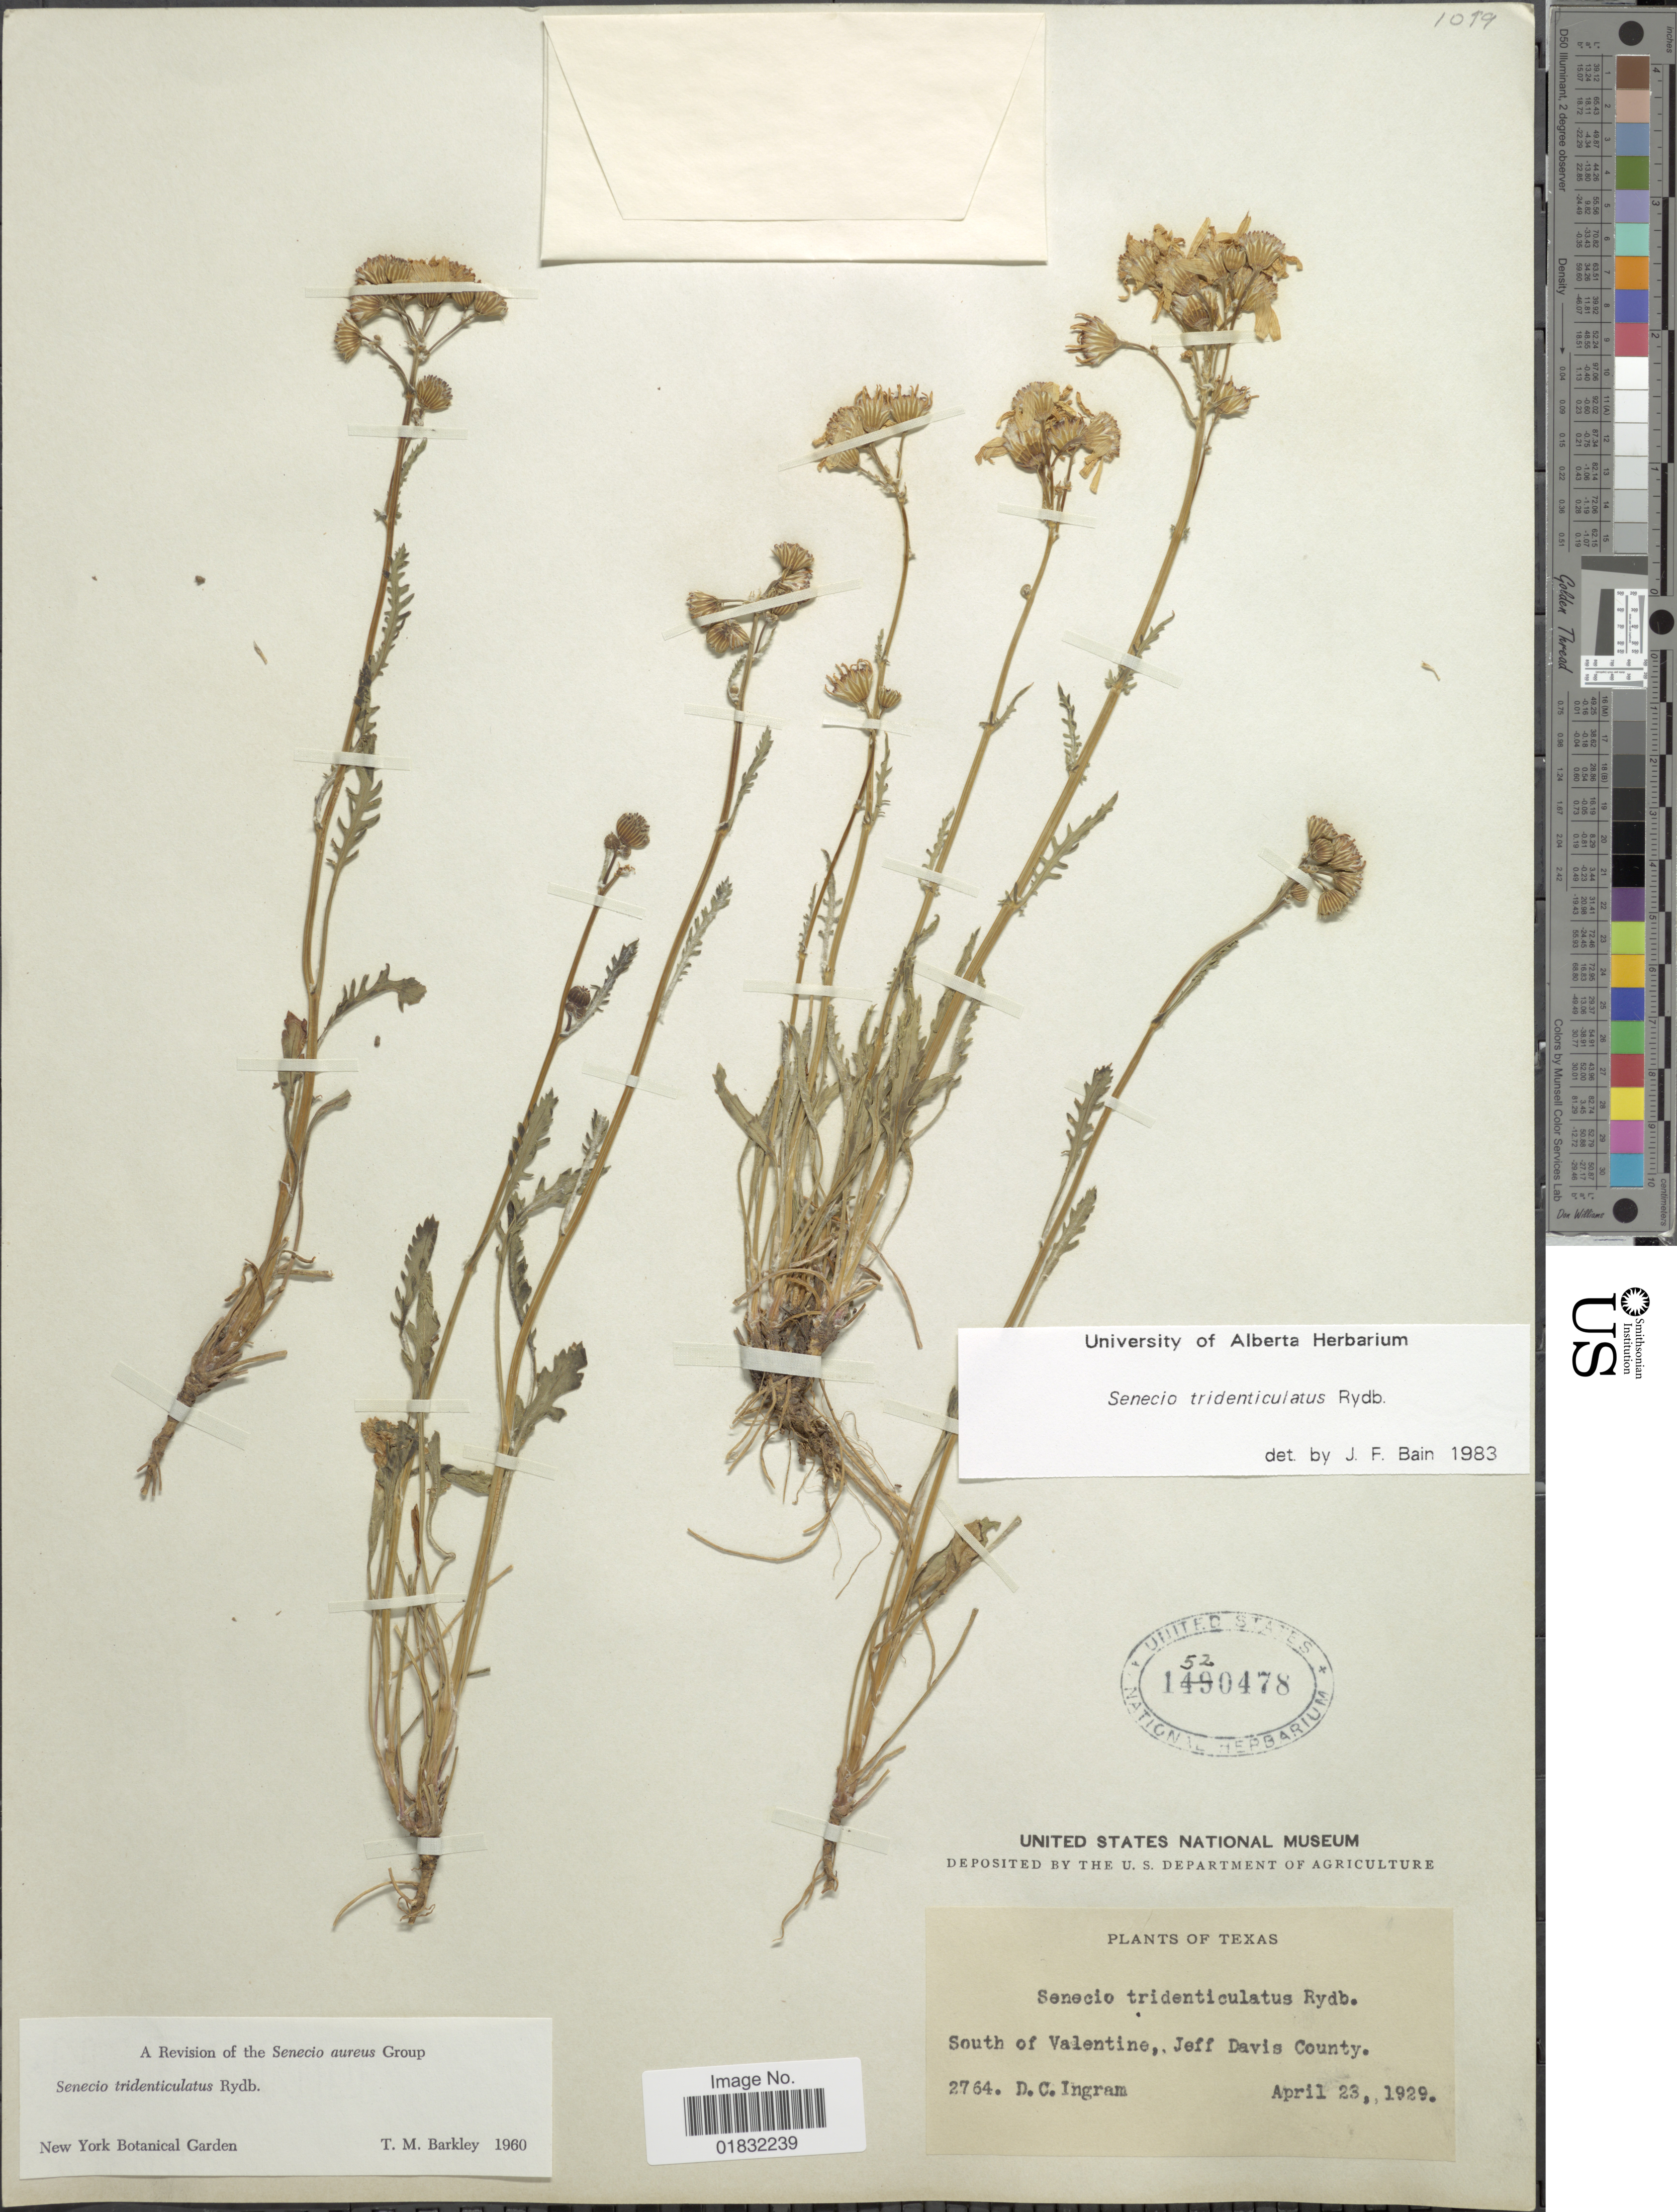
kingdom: Plantae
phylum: Tracheophyta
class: Magnoliopsida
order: Asterales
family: Asteraceae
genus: Packera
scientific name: Packera tridenticulata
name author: (Rydb.) W.A. Weber & Á. Löve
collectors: D. C. Ingram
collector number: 2764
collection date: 1929-04-23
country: United States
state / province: Texas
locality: South of Valentine., Jeff Davis County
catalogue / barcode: US 1520478